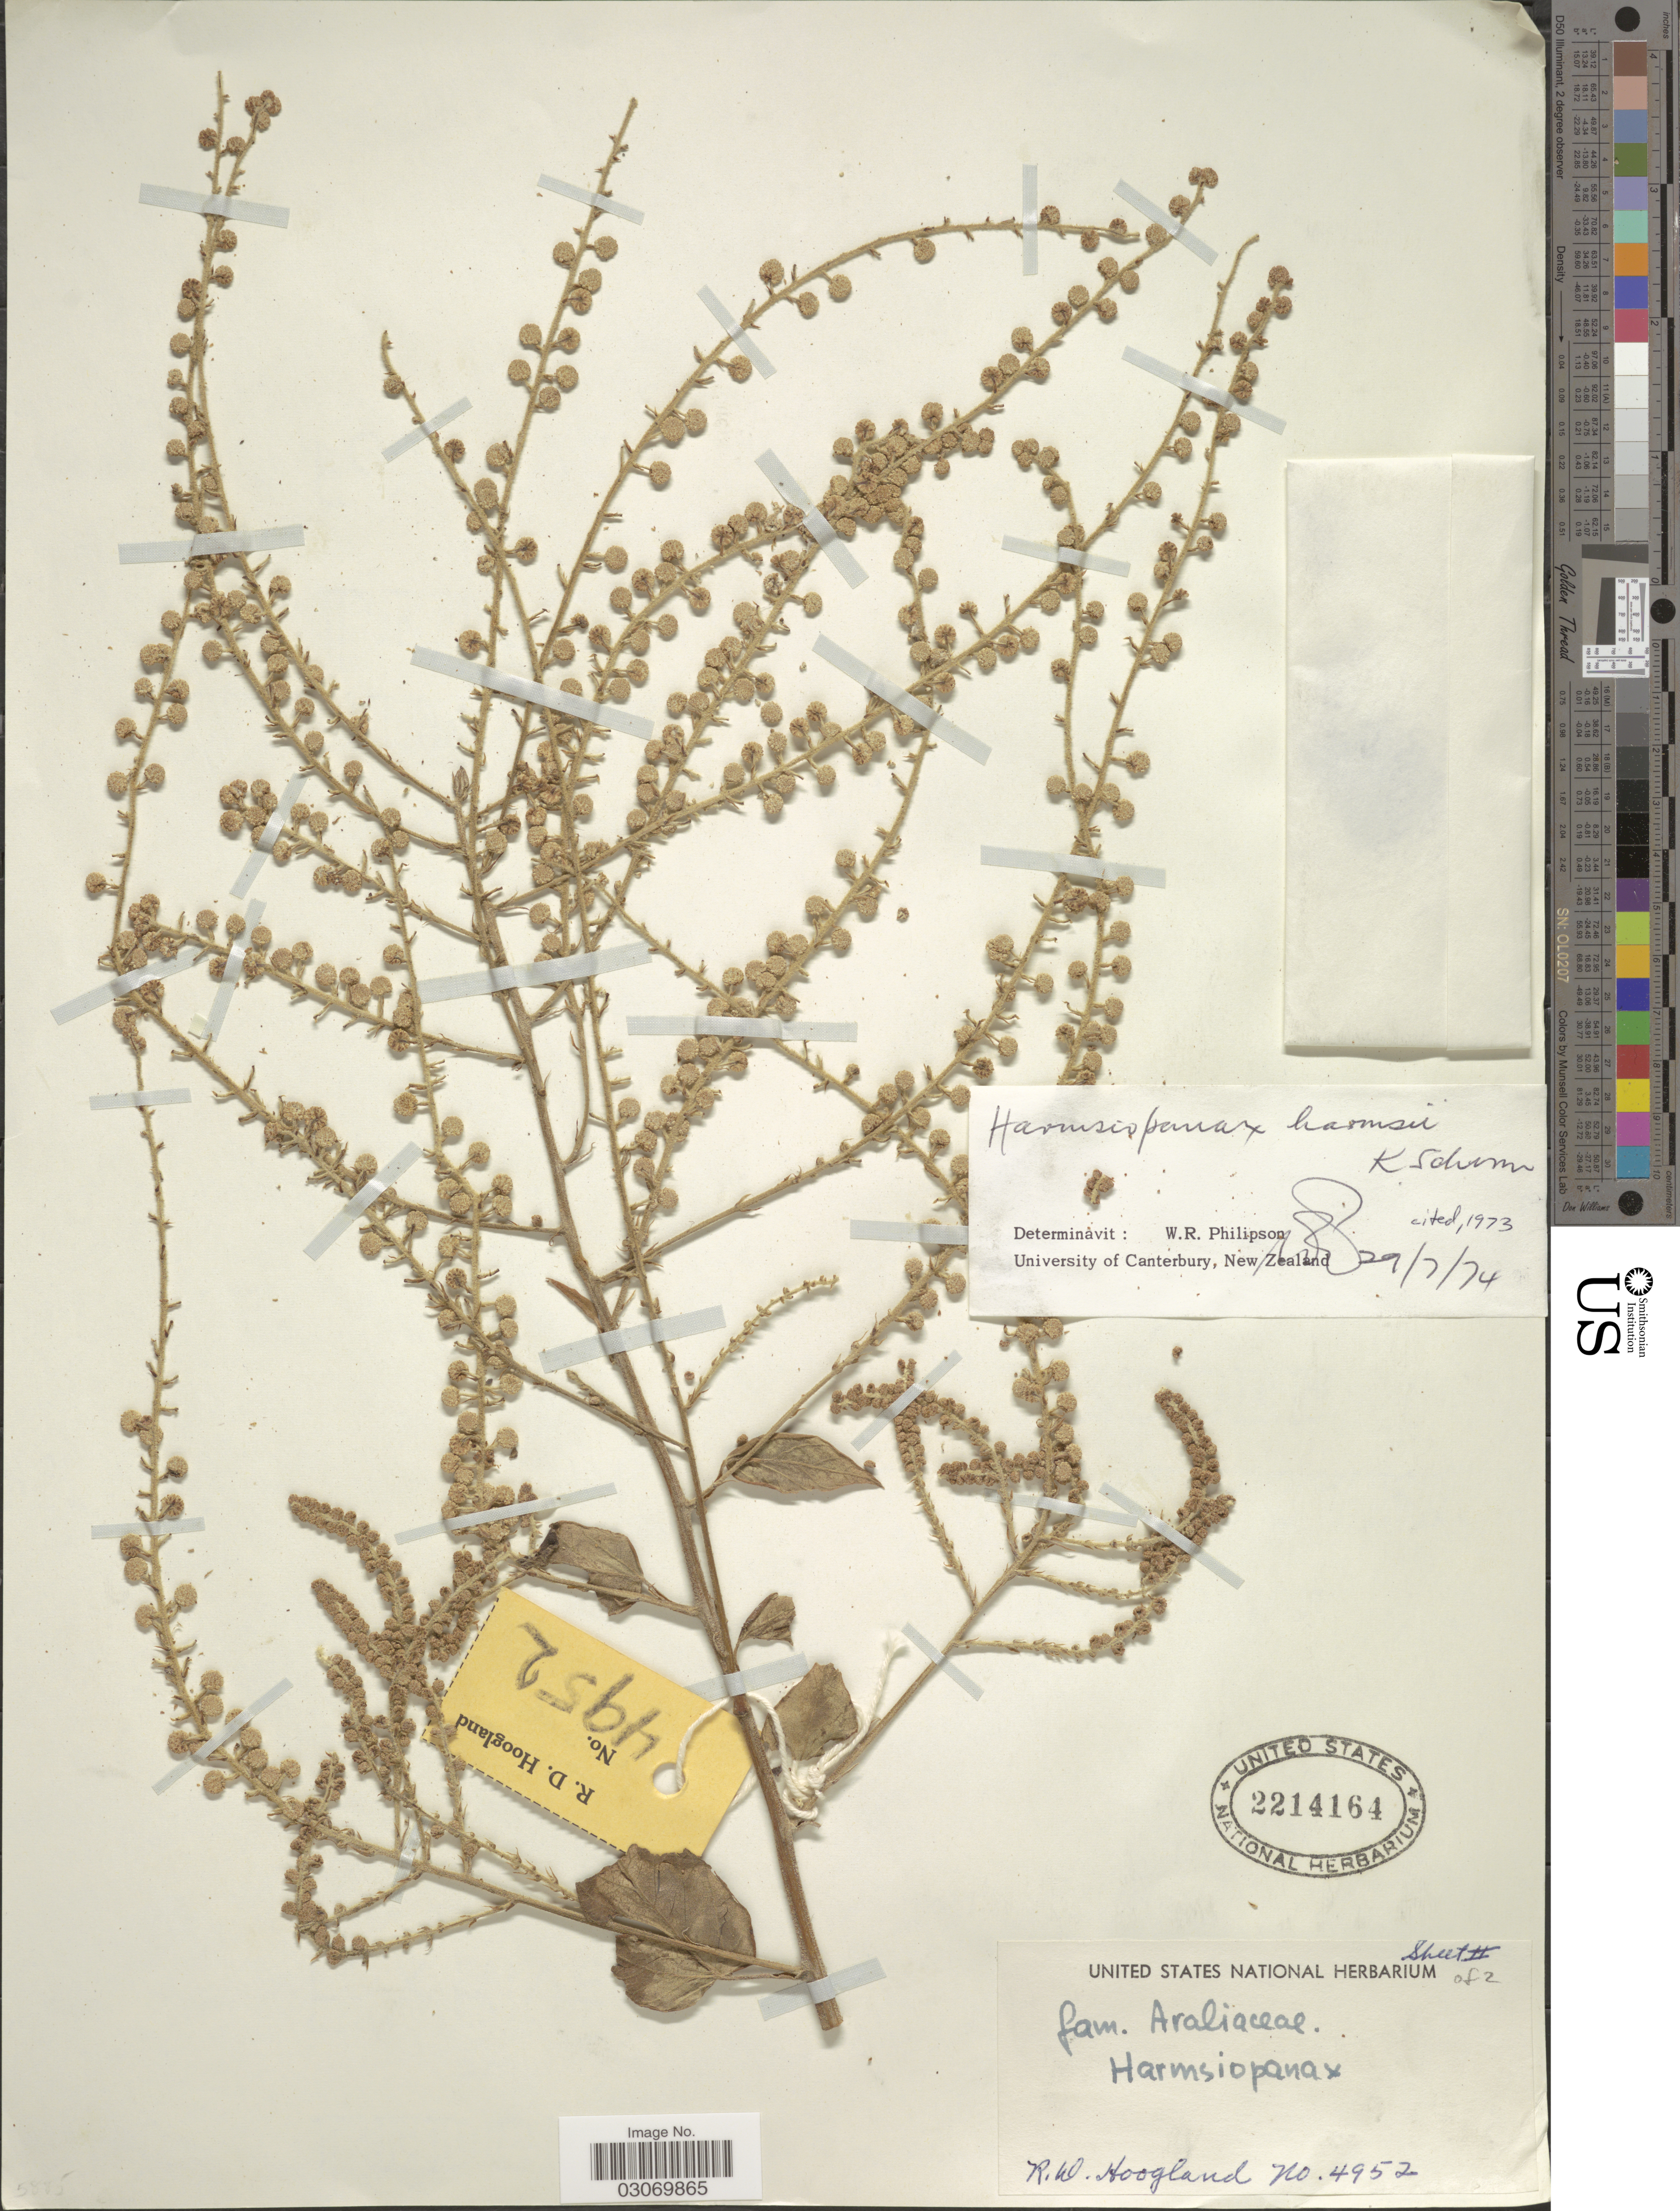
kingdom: Plantae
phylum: Tracheophyta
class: Magnoliopsida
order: Apiales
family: Araliaceae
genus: Harmsiopanax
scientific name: Harmsiopanax harmsii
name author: K. Schum. & Lauterb.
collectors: R. D. Hoogland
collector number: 4952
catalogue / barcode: US 2214164